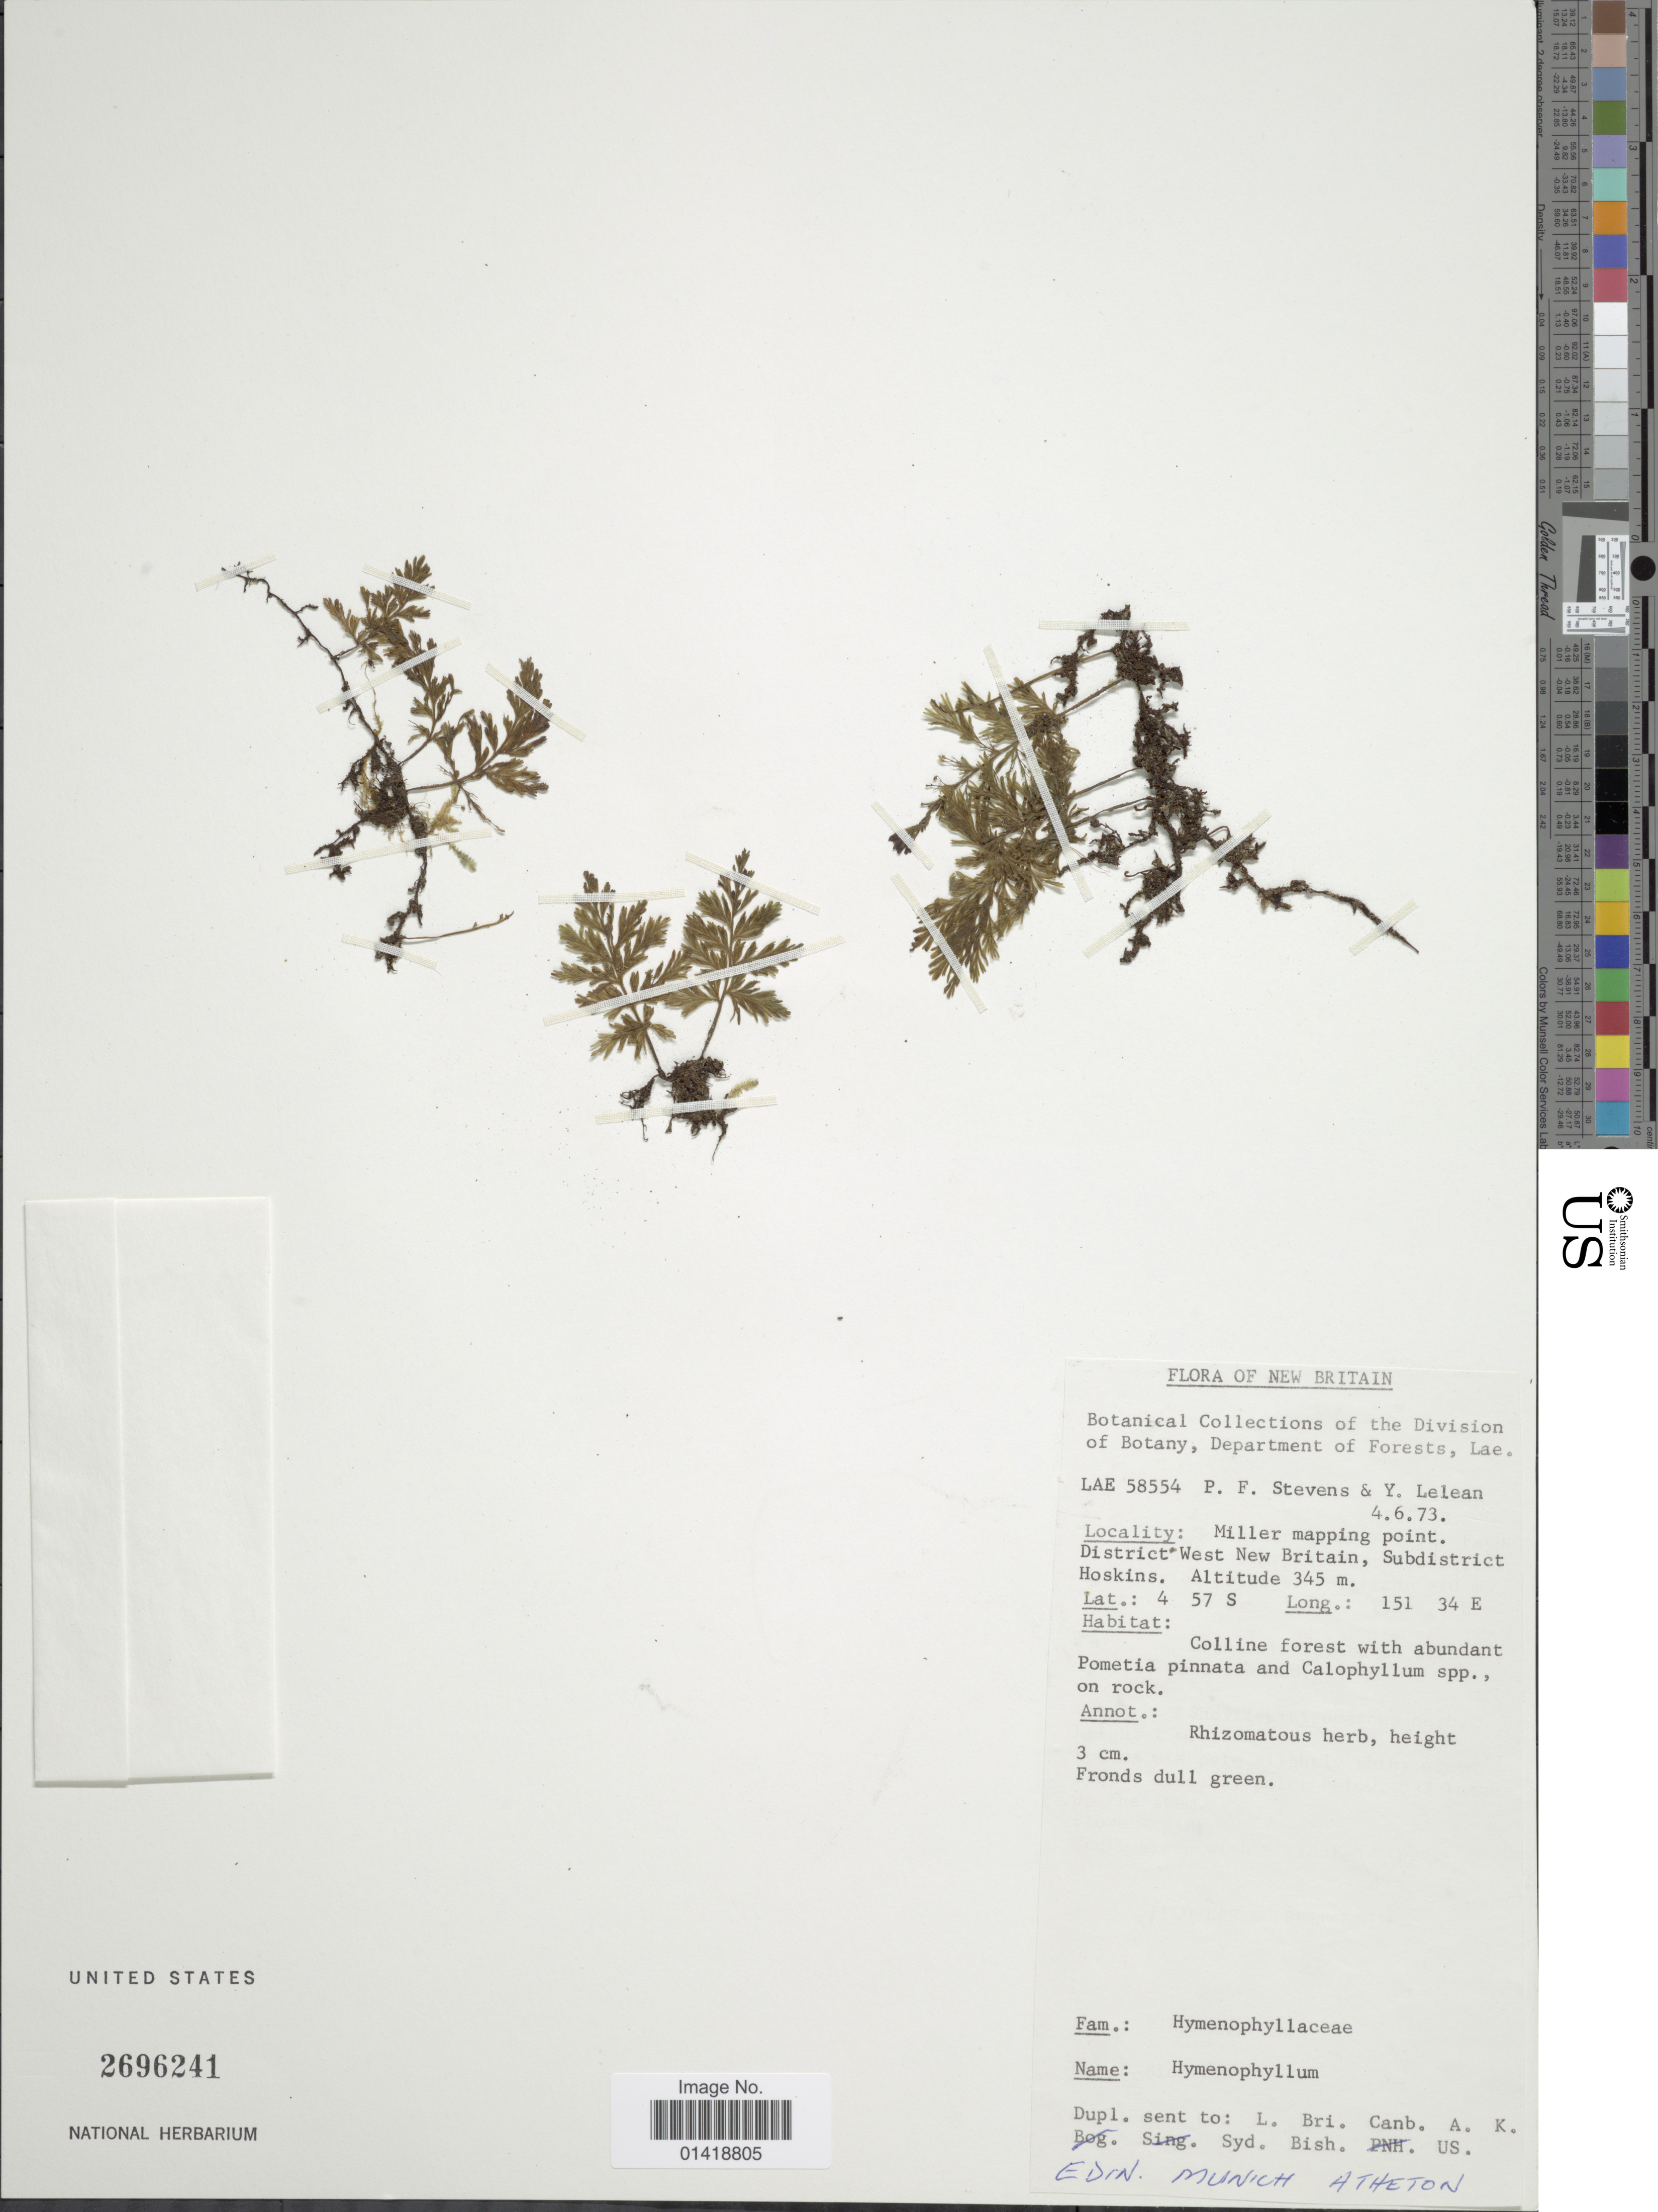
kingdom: Plantae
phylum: Tracheophyta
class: Polypodiopsida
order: Hymenophyllales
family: Hymenophyllaceae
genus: Hymenophyllum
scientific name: Hymenophyllum sp.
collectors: P. F. Stevens & Y. Lelean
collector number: LAE 58554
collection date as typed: Transcribed d/m/y: 4/6/73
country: Papua New Guinea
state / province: West New Britain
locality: New Britain. Miller mapping point. District West New Britain. Subdistrict Hoskins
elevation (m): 345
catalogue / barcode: US 2696241